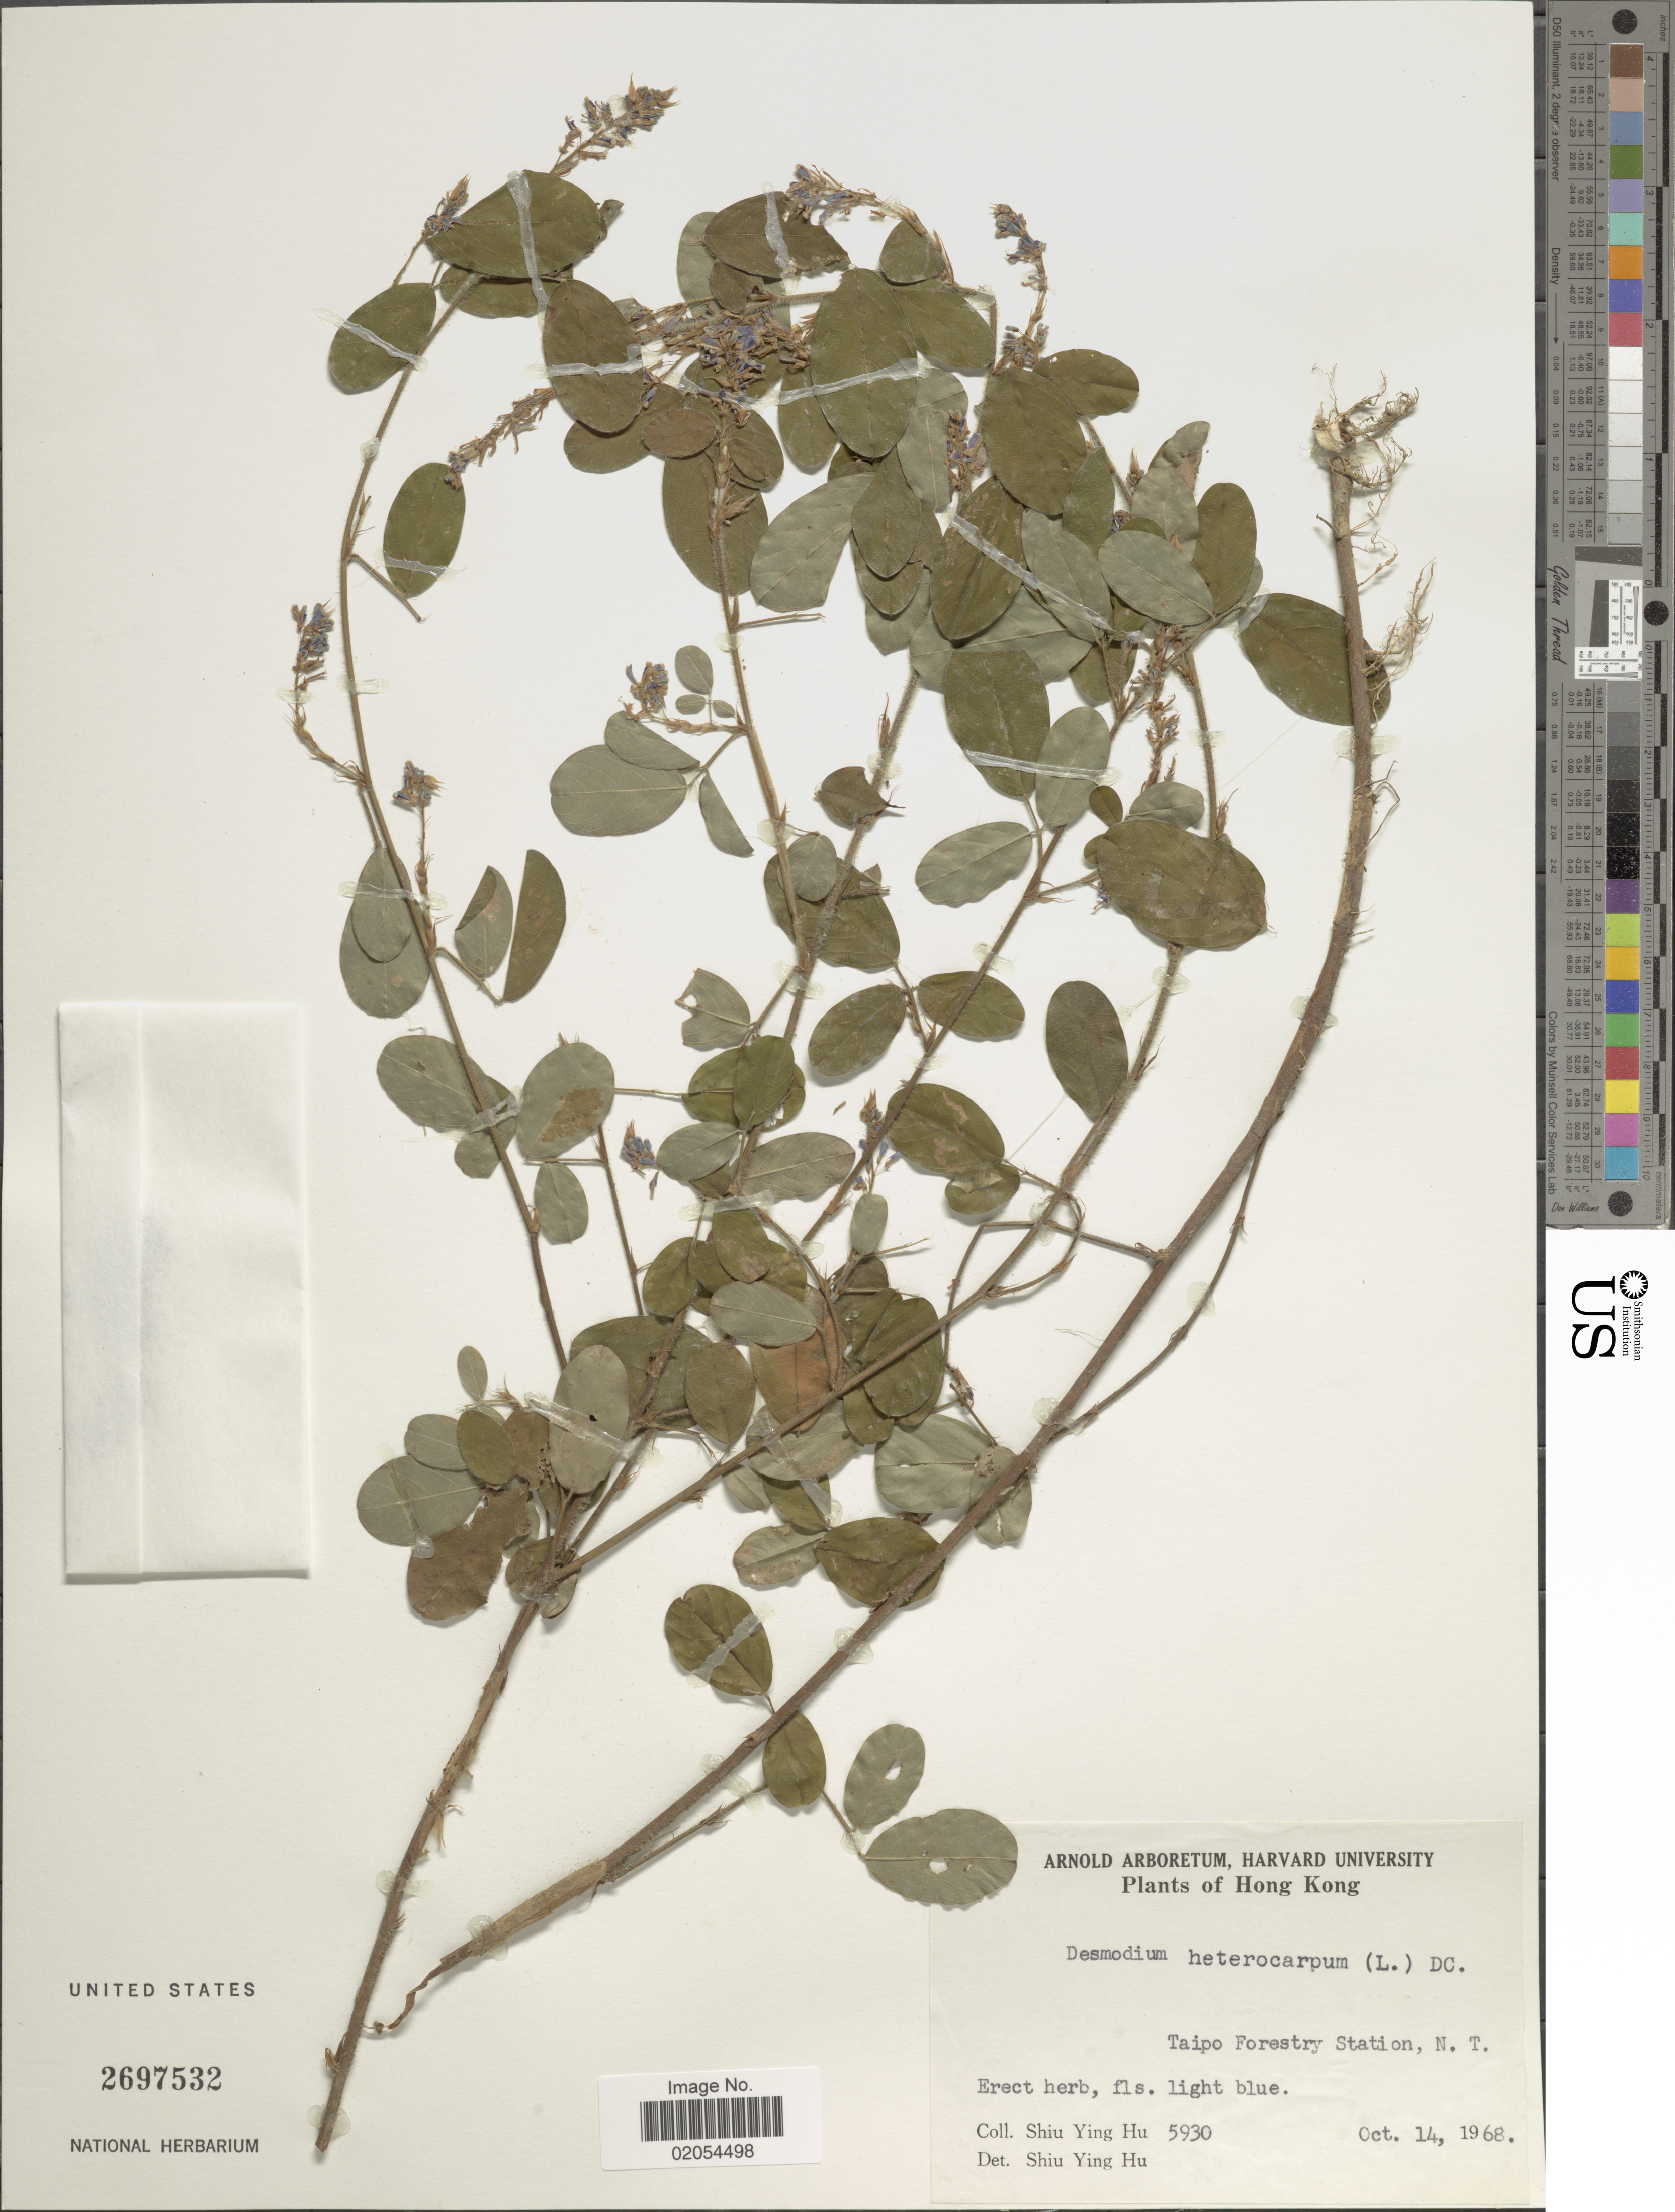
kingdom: Plantae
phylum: Tracheophyta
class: Magnoliopsida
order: Fabales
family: Fabaceae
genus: Grona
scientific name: Grona heterocarpos subsp. heterocarpos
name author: (L.) H. Ohashi & K. Ohashi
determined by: Strong, Mark T., (BOT), Smithsonian Institution - National Museum of Natural History (UNITED STATES)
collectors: S. Y. Hu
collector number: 5930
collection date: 1968-10-14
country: China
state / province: Hong Kong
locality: Taipo Forestry Station, N. T.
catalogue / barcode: US 2697532